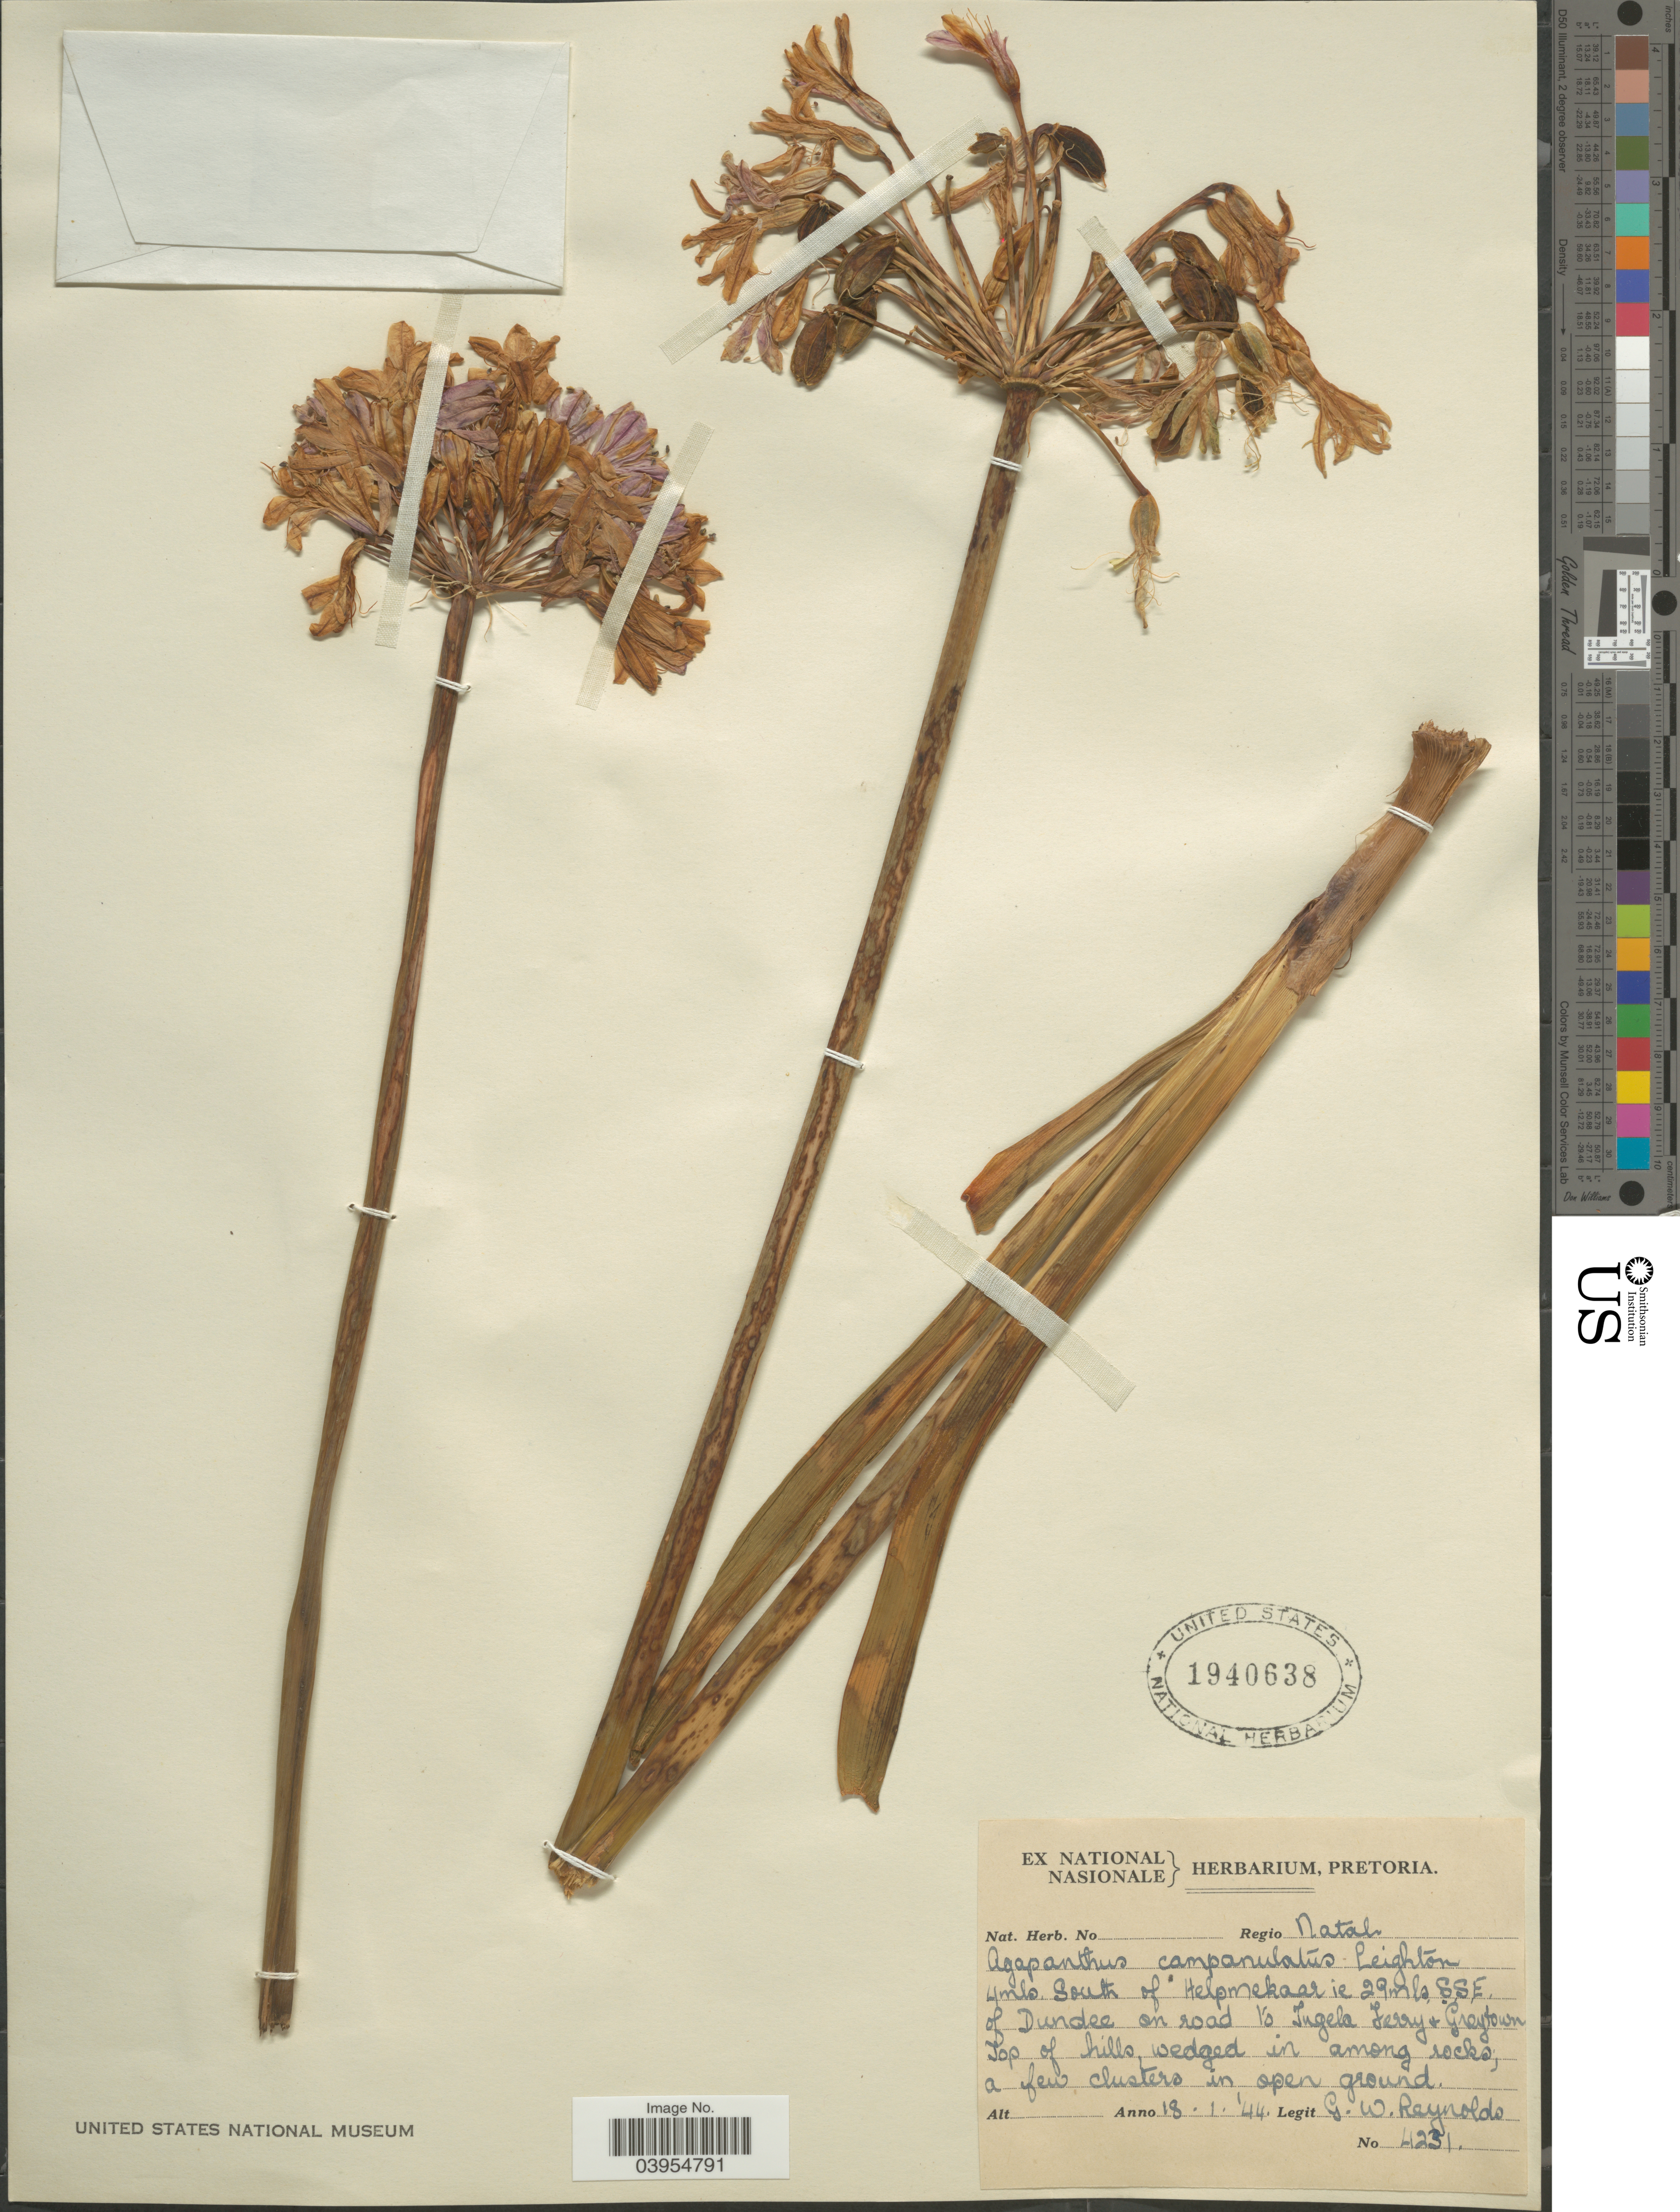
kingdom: Plantae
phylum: Tracheophyta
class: Liliopsida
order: Asparagales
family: Amaryllidaceae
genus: Agapanthus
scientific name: Agapanthus campanulatus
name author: F.M. Leight.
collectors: G. Reynolds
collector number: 4231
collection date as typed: Transcribed d/m/y: 18/1/44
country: South Africa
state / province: KwaZulu-Natal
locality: Regio Natal. 4mls. South of Helpmekaar ie 29mls, S.S.E. of Dundee on road to Tugela Ferry + Greytown. Top of hills, wedged in among rocks.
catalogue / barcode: US 1940638